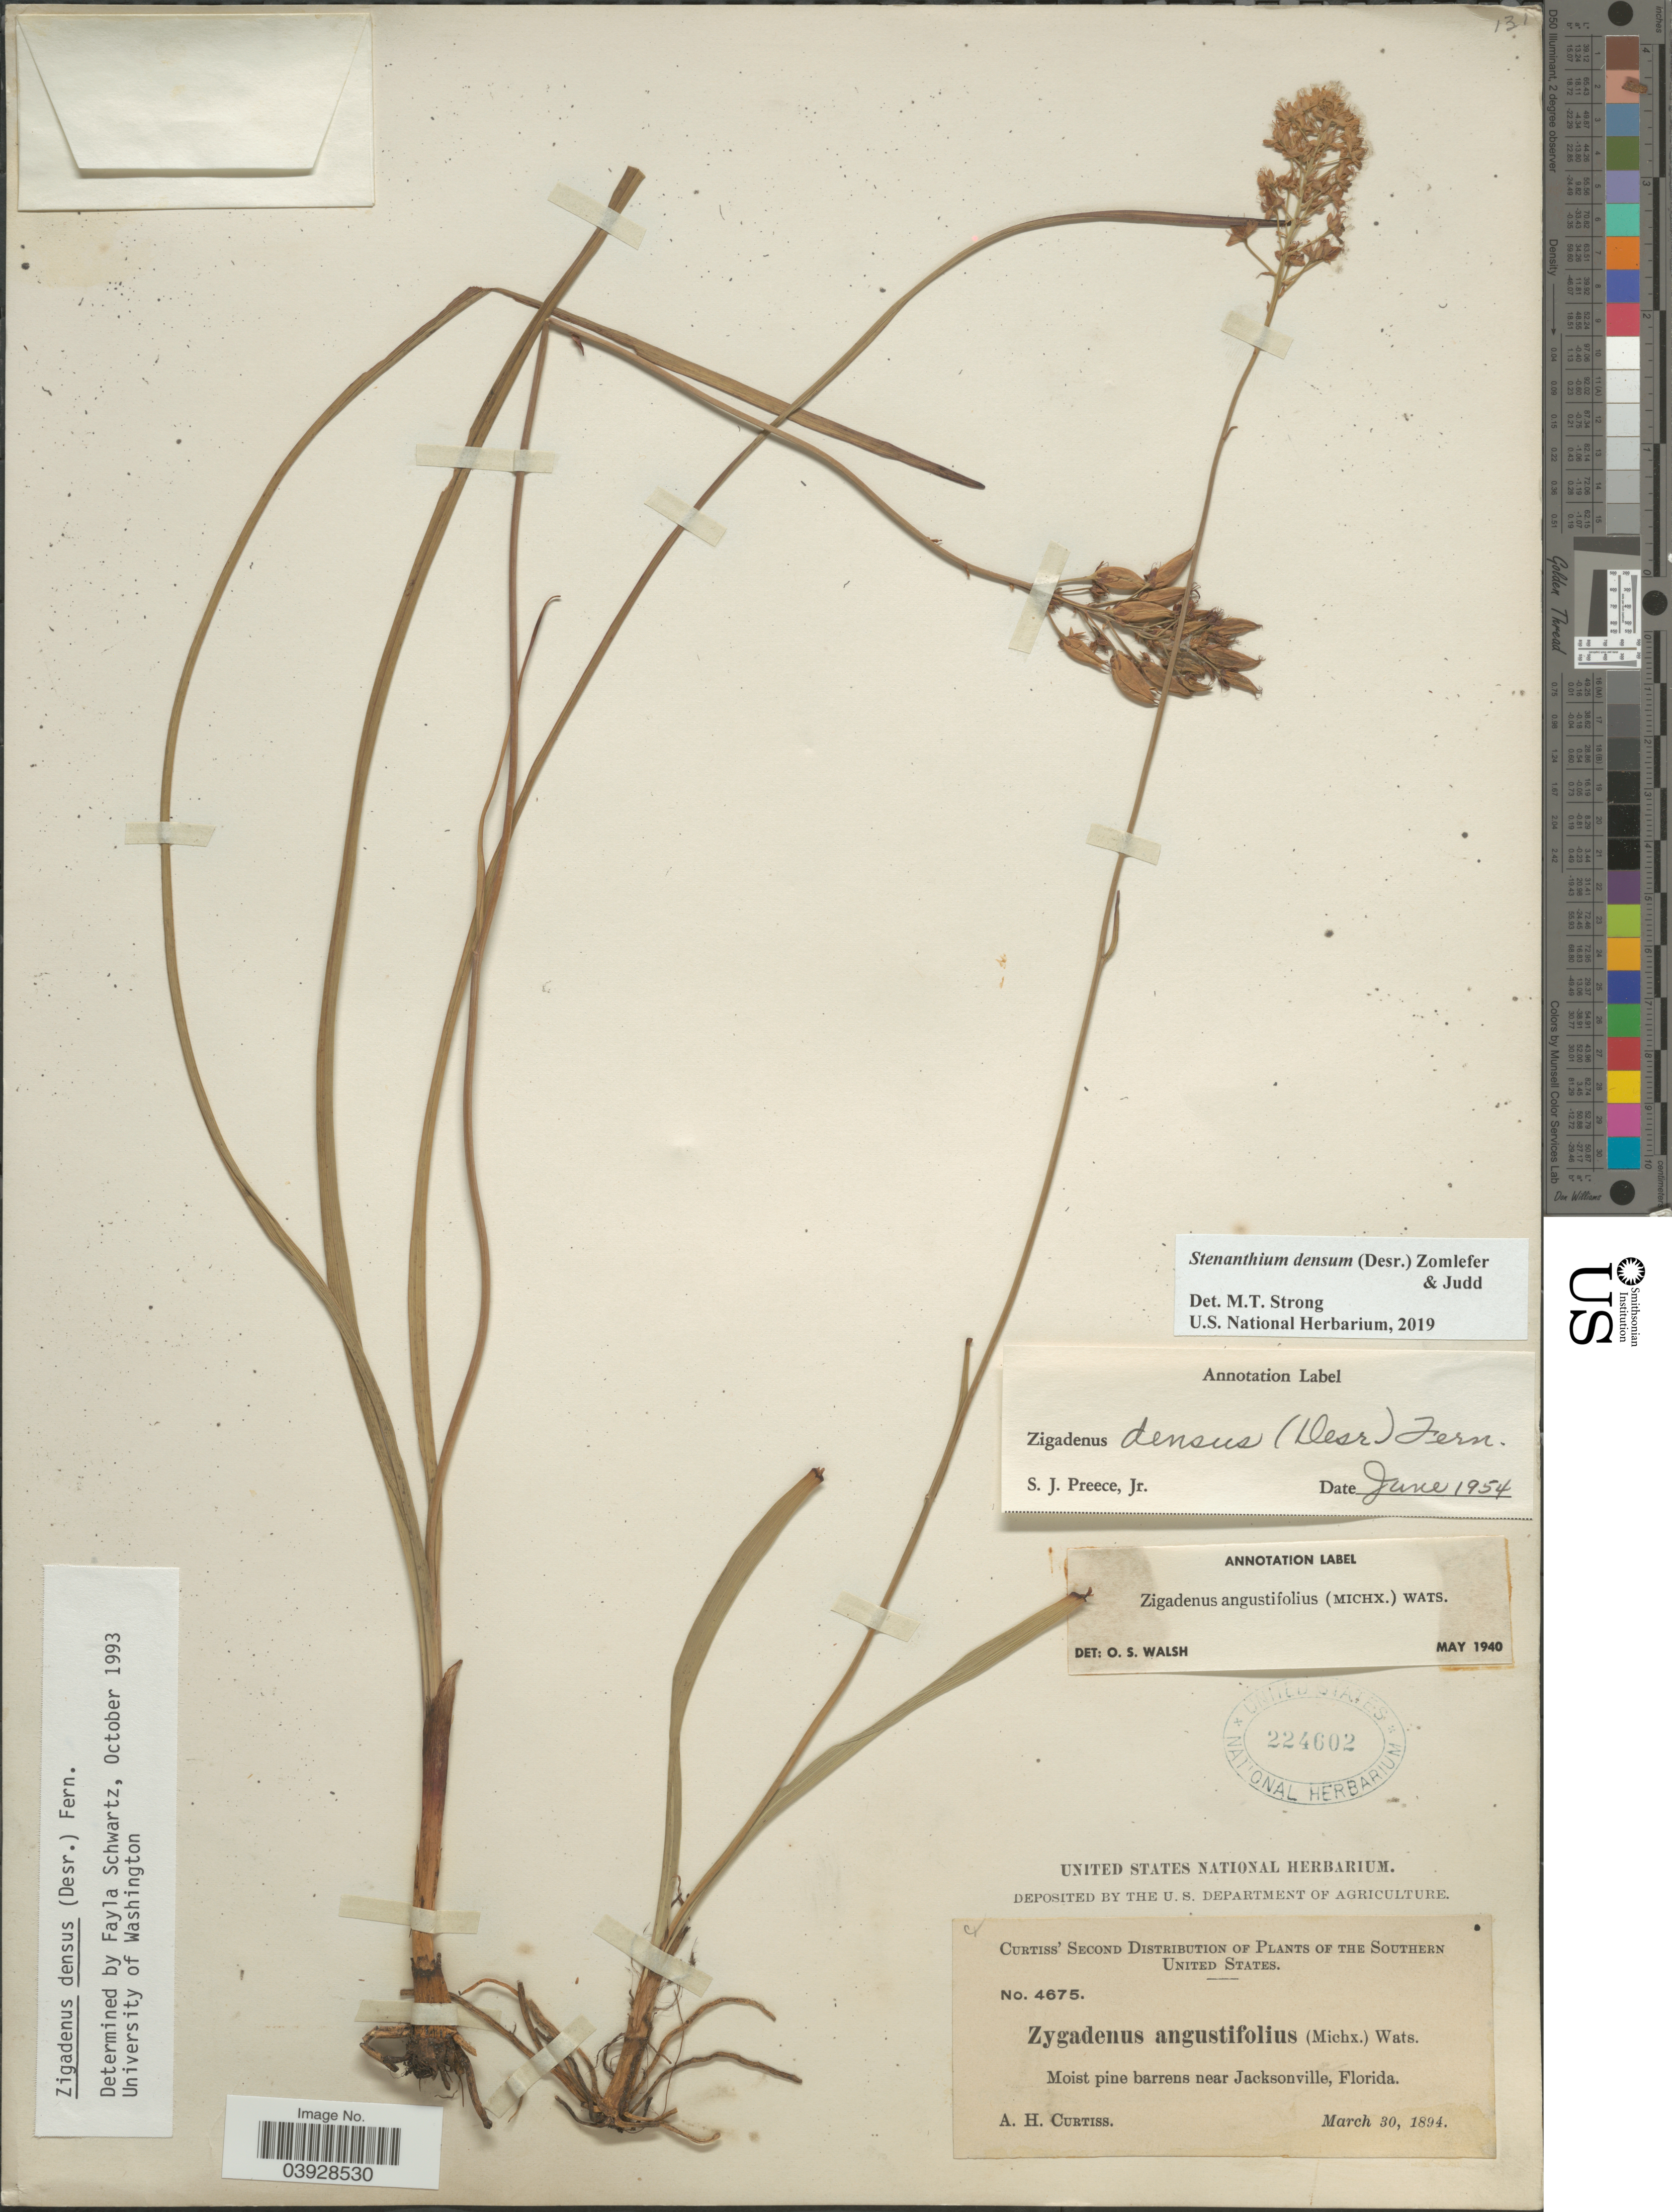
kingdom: Plantae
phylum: Tracheophyta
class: Liliopsida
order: Liliales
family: Melanthiaceae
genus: Stenanthium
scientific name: Stenanthium densum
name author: (Desr.) Zomlefer & Judd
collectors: A. H. Curtiss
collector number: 4675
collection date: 1894-03-30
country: United States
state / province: Florida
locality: The Southern United States. Moist pine barrens near Jacksonville.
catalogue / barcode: US 224602